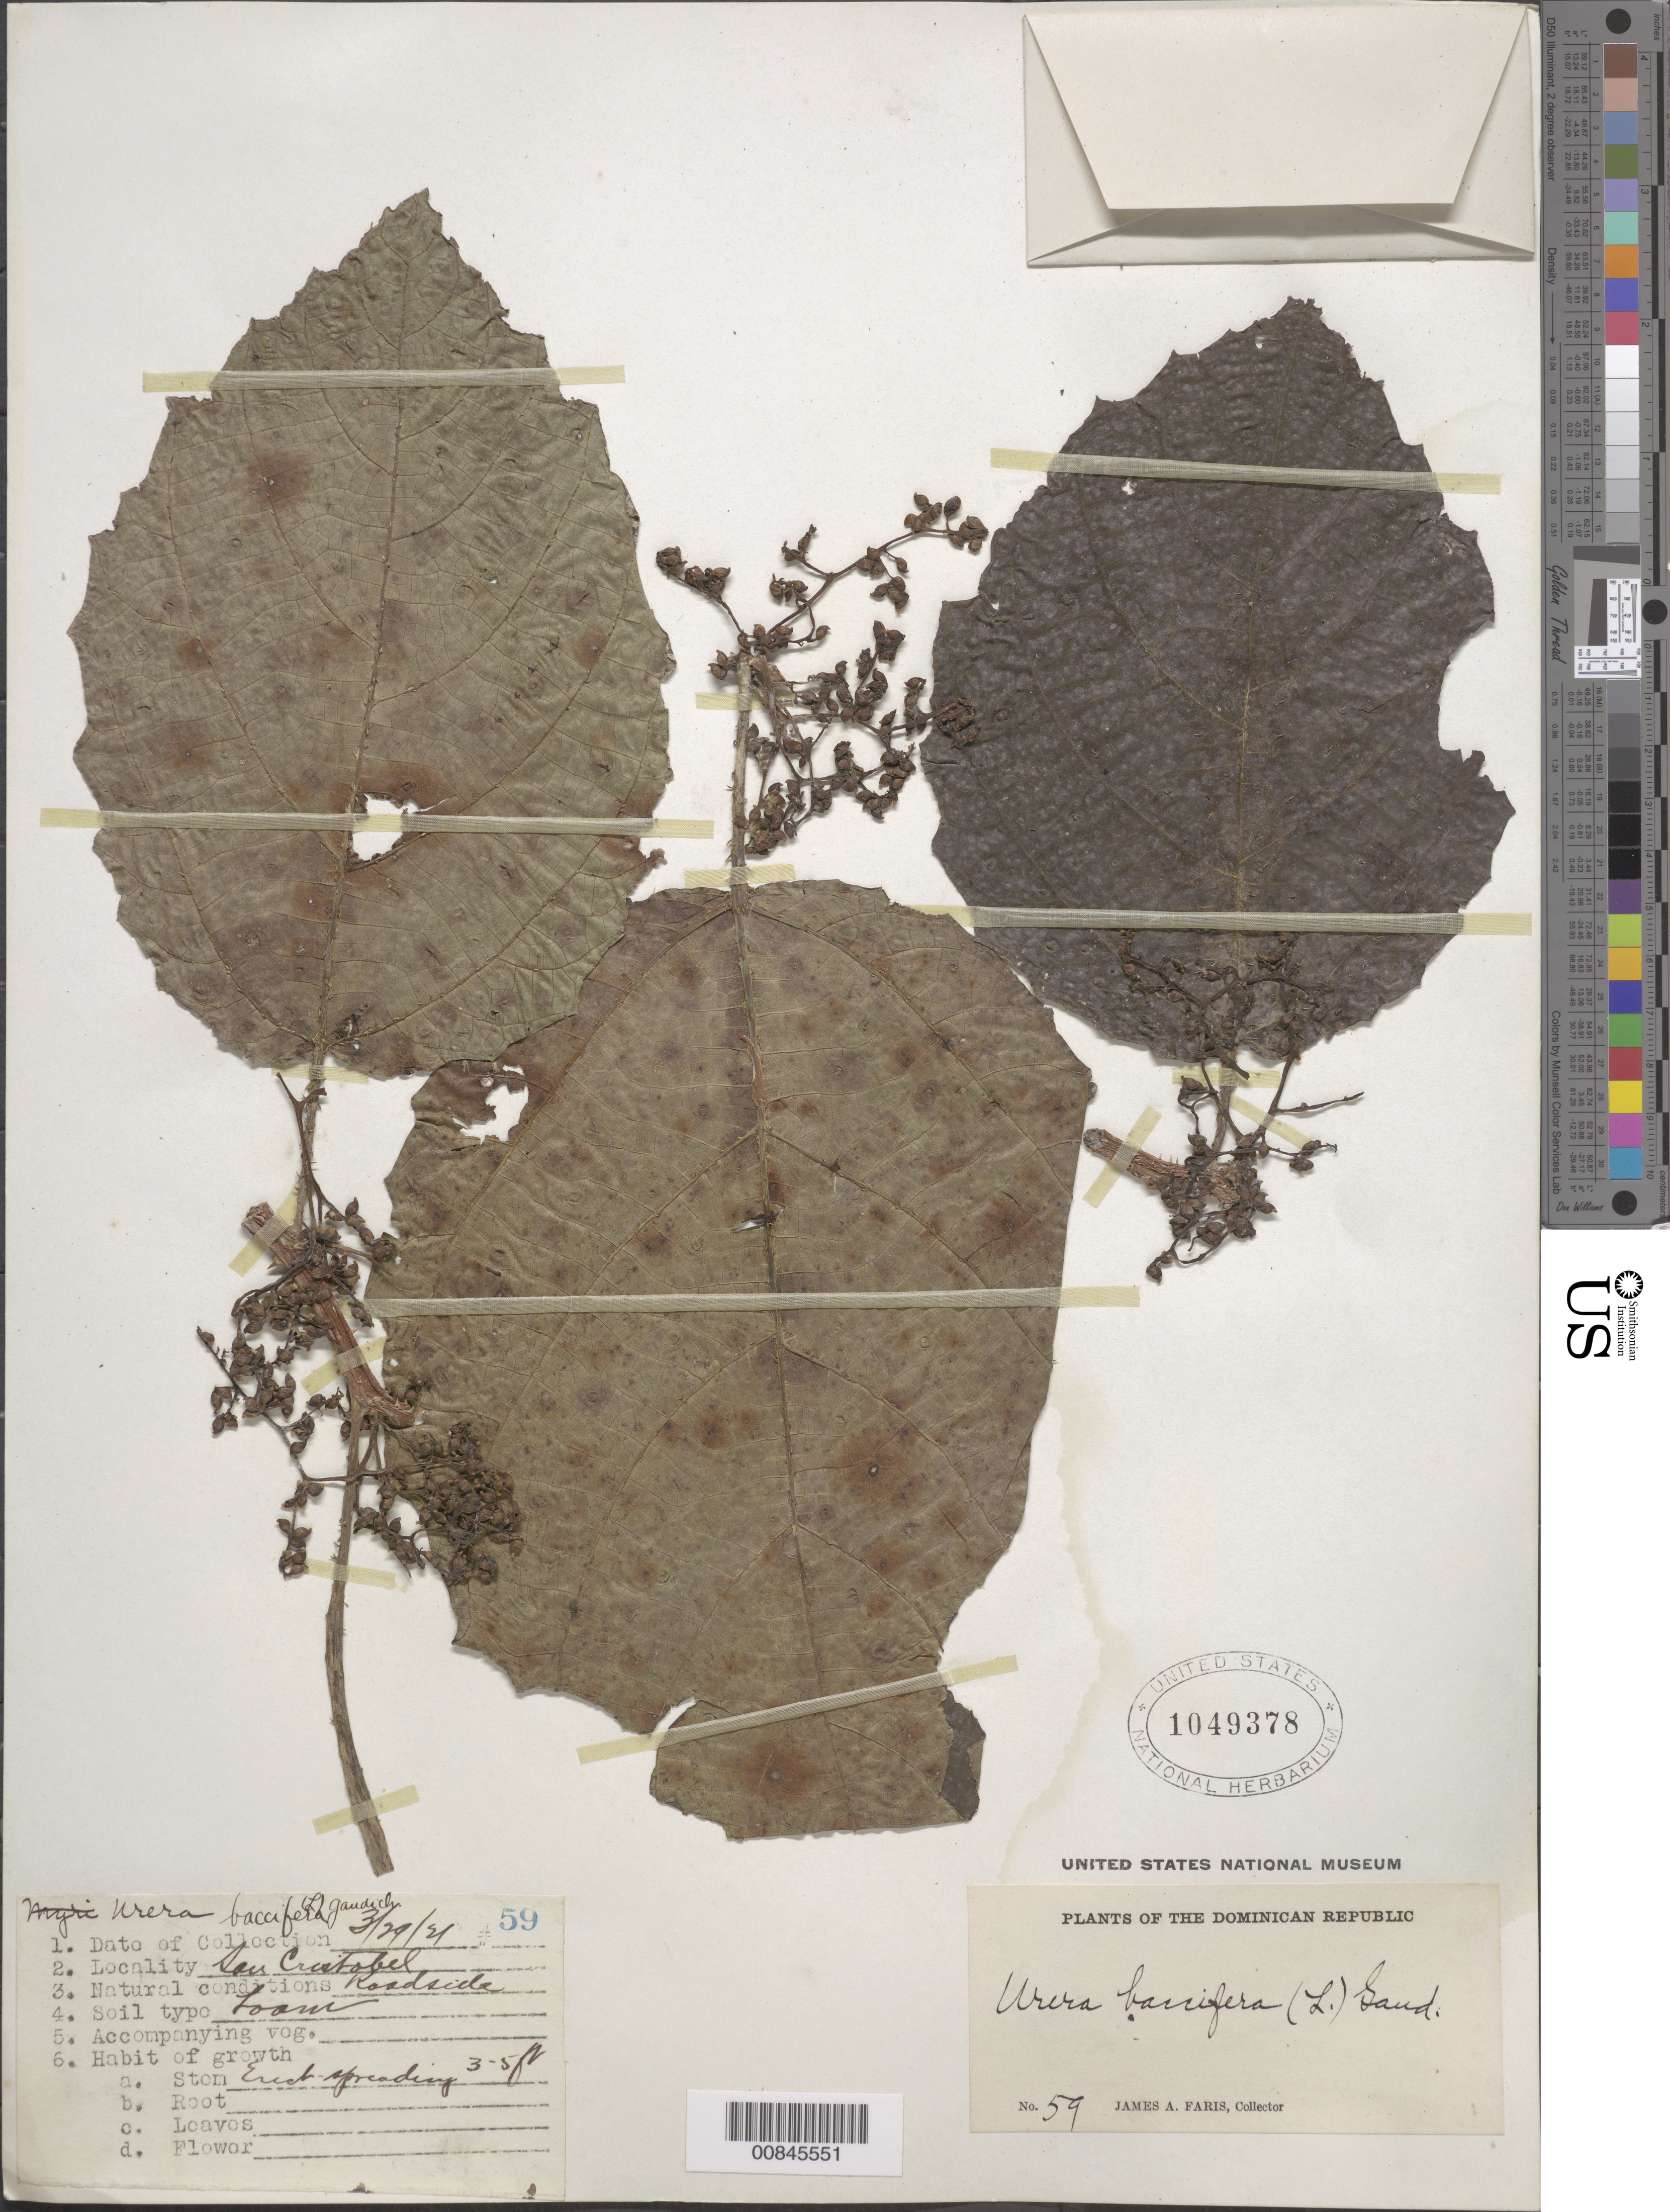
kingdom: Plantae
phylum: Tracheophyta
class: Magnoliopsida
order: Rosales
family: Urticaceae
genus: Urera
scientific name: Urera baccifera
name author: (L.) Gaudich. ex Wedd.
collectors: J. Faris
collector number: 59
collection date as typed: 29 Mar 1921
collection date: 1921-03-29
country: Dominican Republic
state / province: San Cristóbal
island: Hispaniola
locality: San Cristóbal.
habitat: Loam. Roadside.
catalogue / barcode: US 1049378